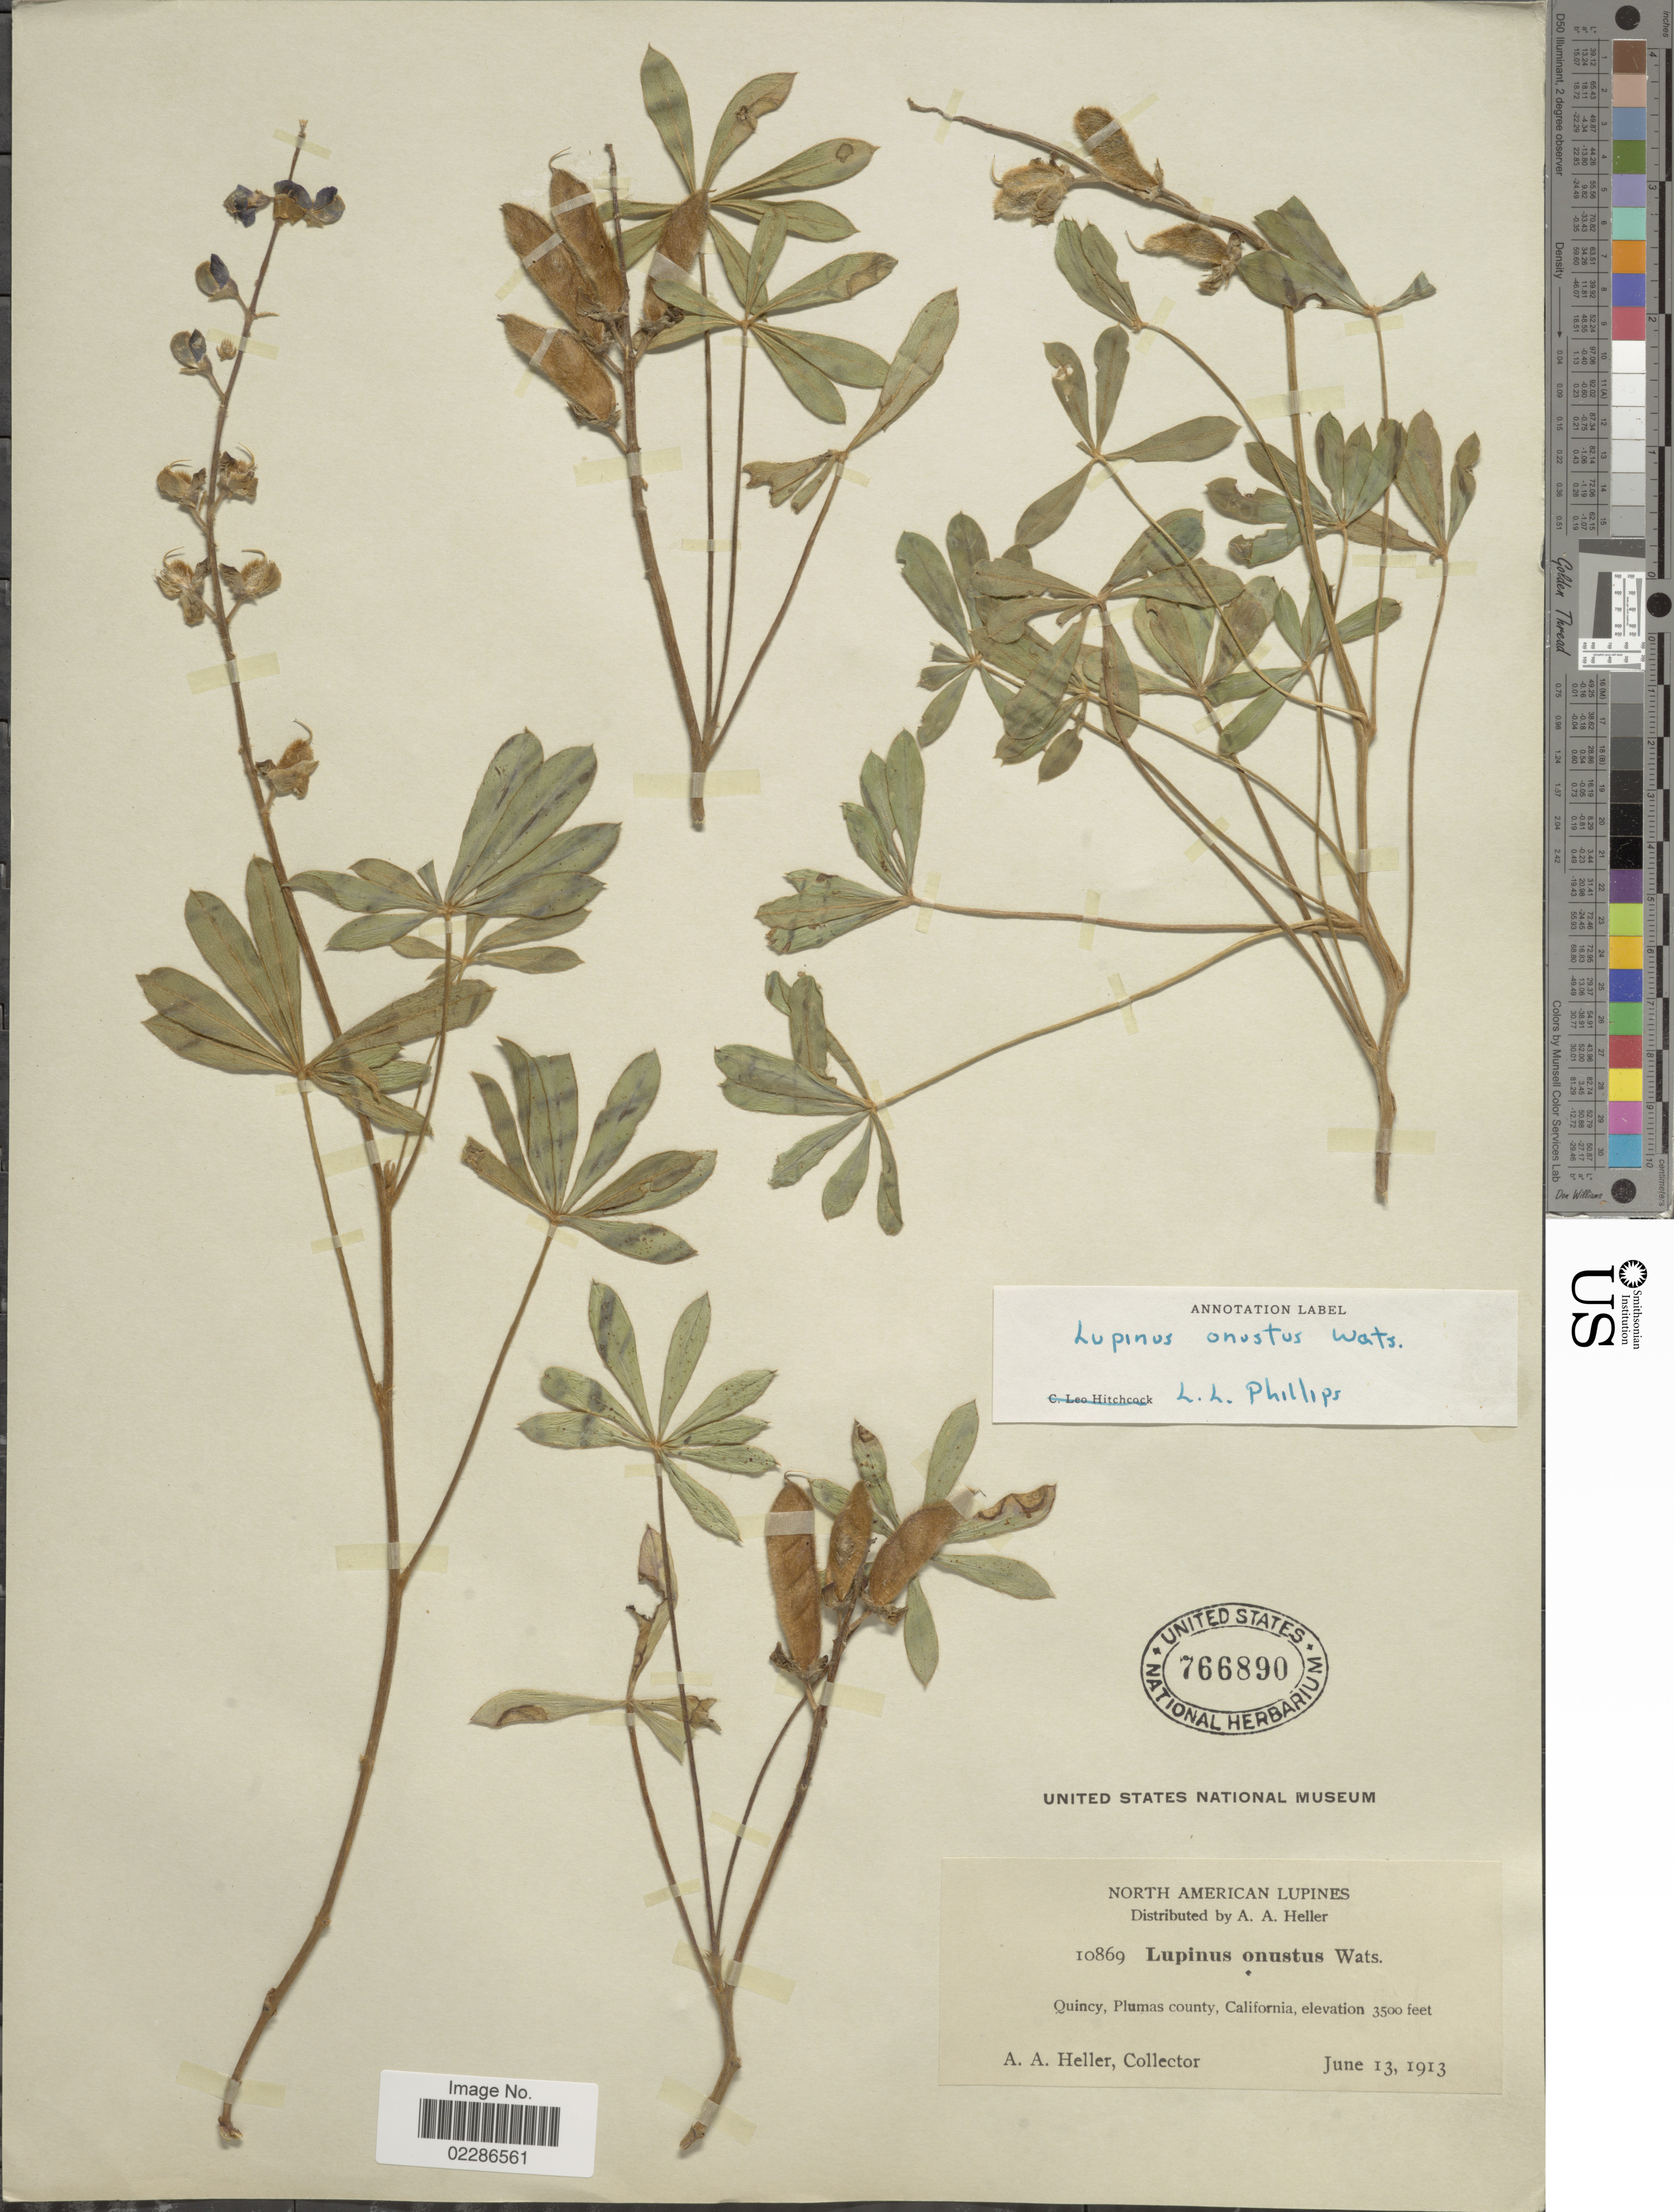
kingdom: Plantae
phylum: Tracheophyta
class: Magnoliopsida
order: Fabales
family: Fabaceae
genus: Lupinus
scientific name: Lupinus onustus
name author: S. Watson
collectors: A. A. Heller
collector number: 10869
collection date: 1913-06-13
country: United States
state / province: California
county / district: Plumas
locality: Quincy, Plumas County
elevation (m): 1067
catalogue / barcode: US 766890